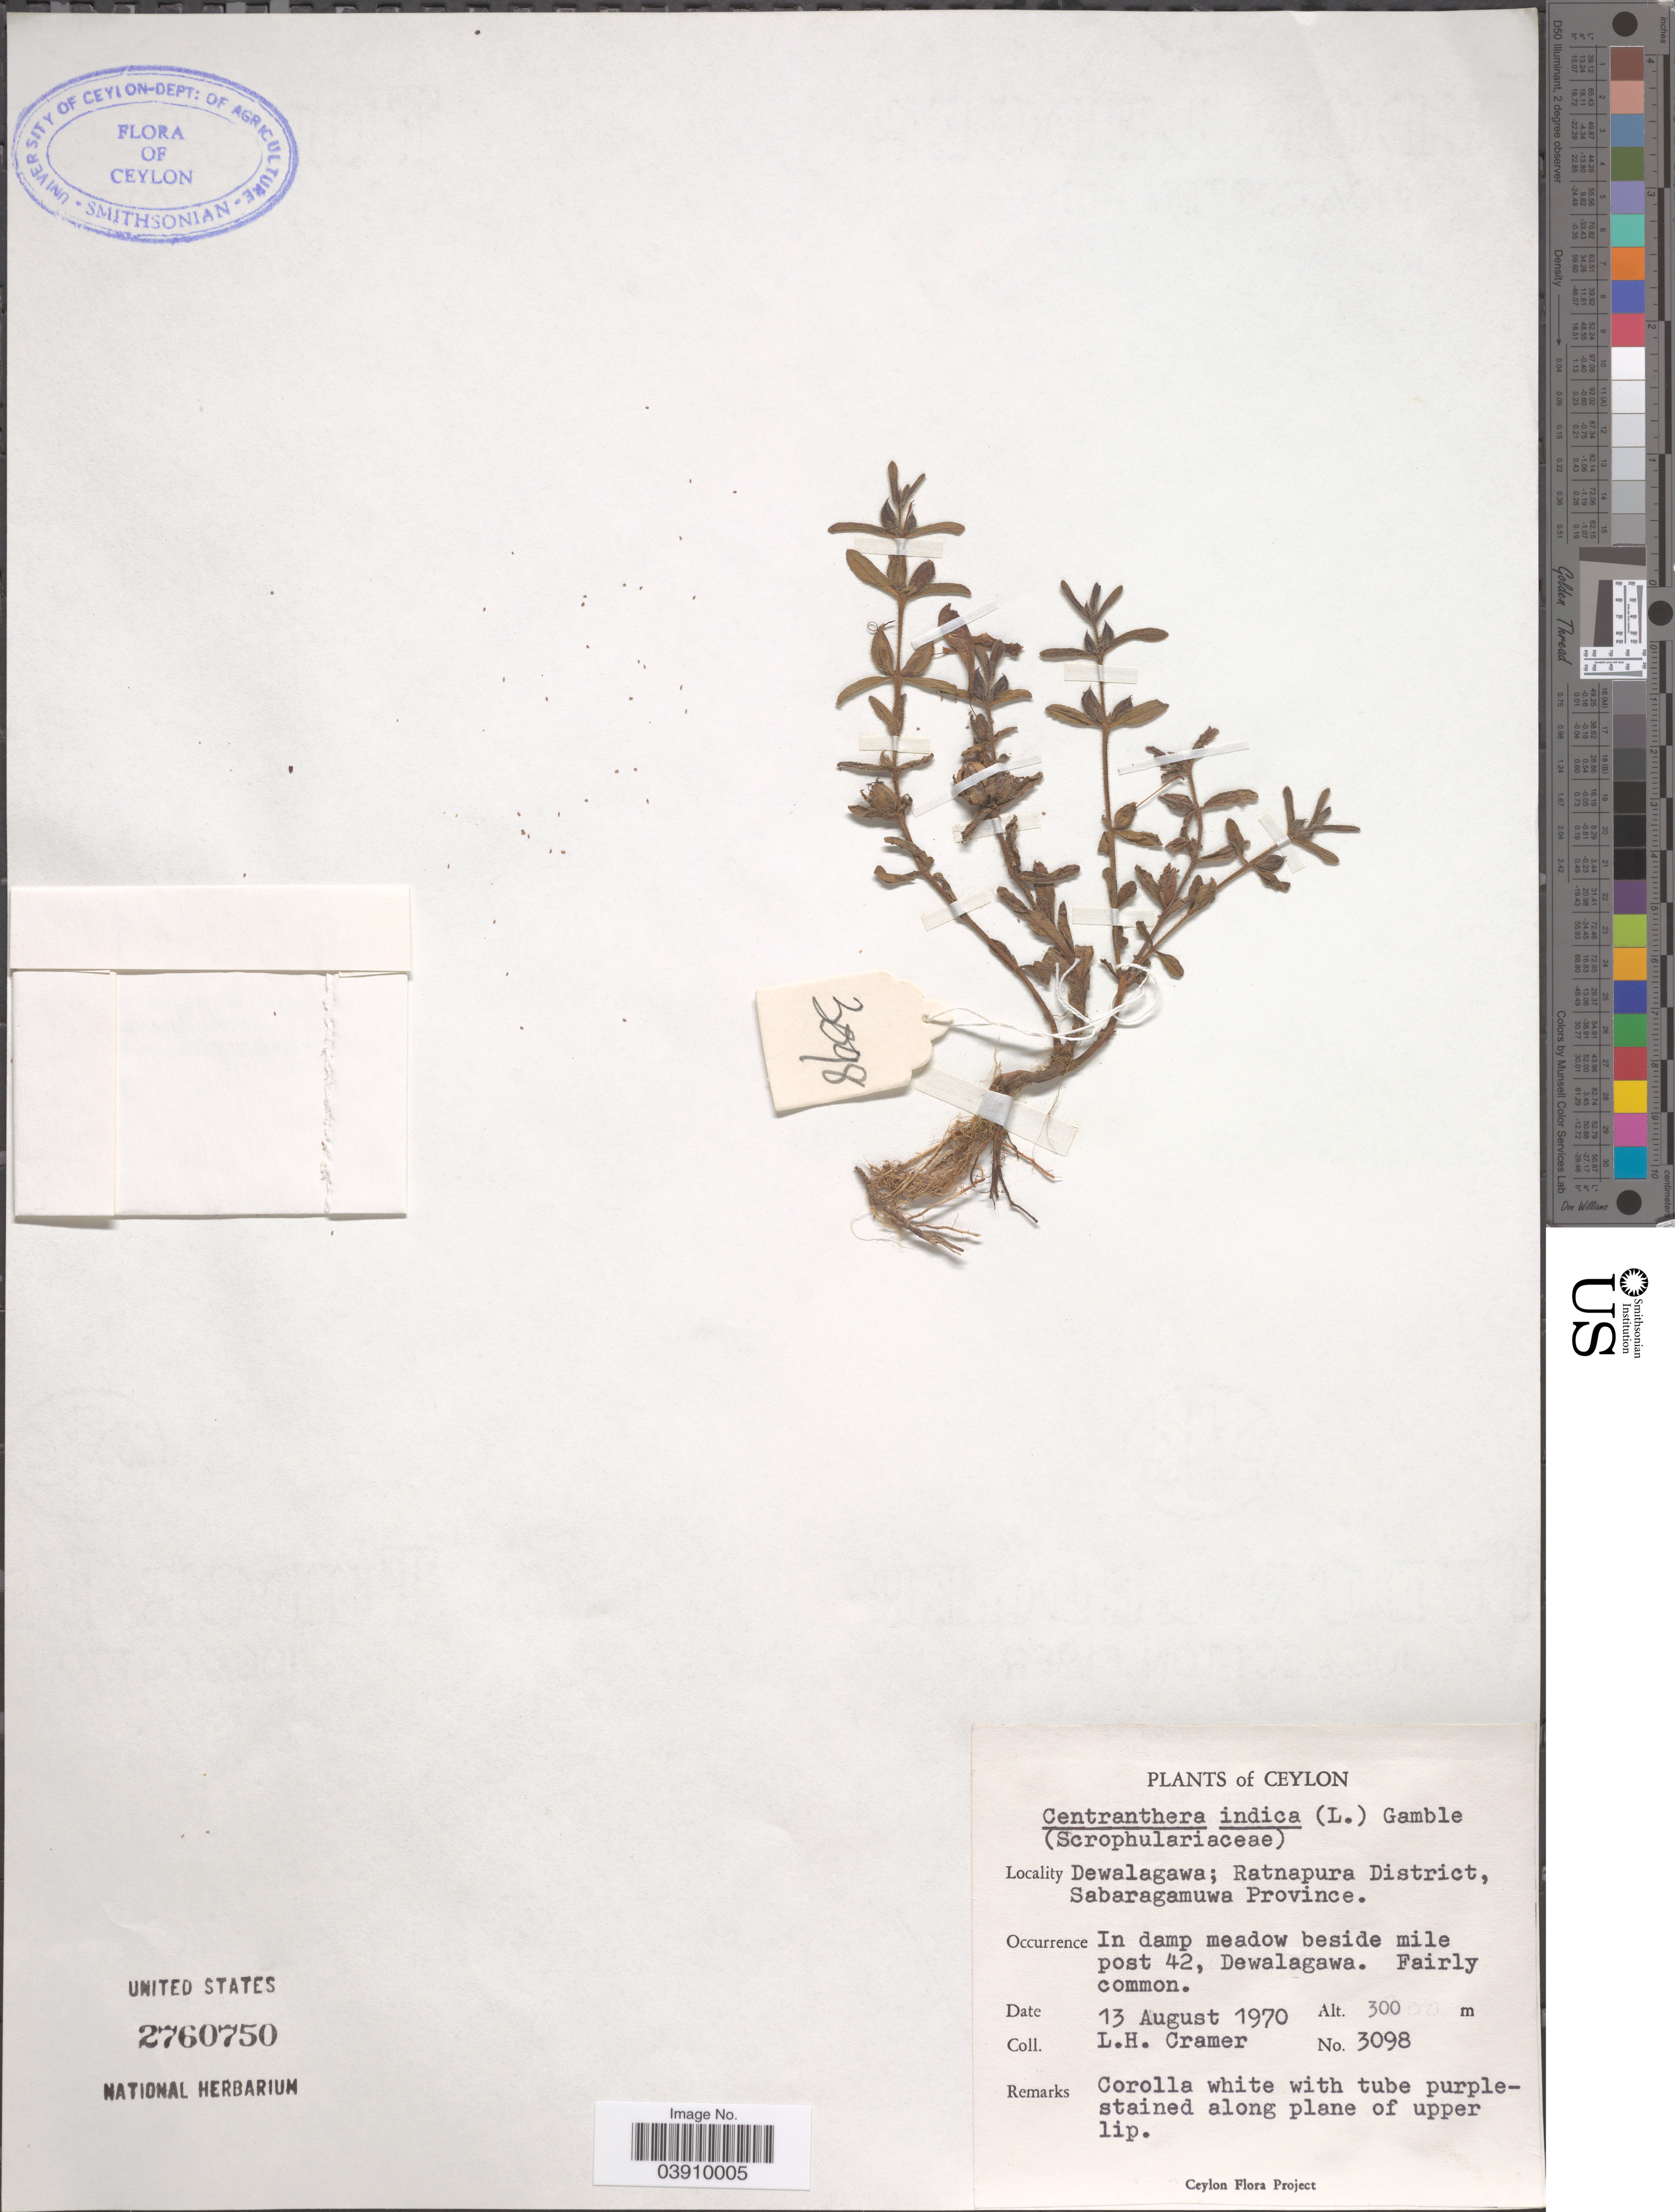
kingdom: Plantae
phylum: Tracheophyta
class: Magnoliopsida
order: Lamiales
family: Orobanchaceae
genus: Centranthera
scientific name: Centranthera indica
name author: (L.) Gamble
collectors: L. H. Cramer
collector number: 3098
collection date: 1970-08-13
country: Sri Lanka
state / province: Sabaragamuwa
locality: Ceylon. Dewalagawa; Ratnapura District. In damp meadow beside mile post 42, Dewalagawa.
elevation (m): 300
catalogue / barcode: US 2760750